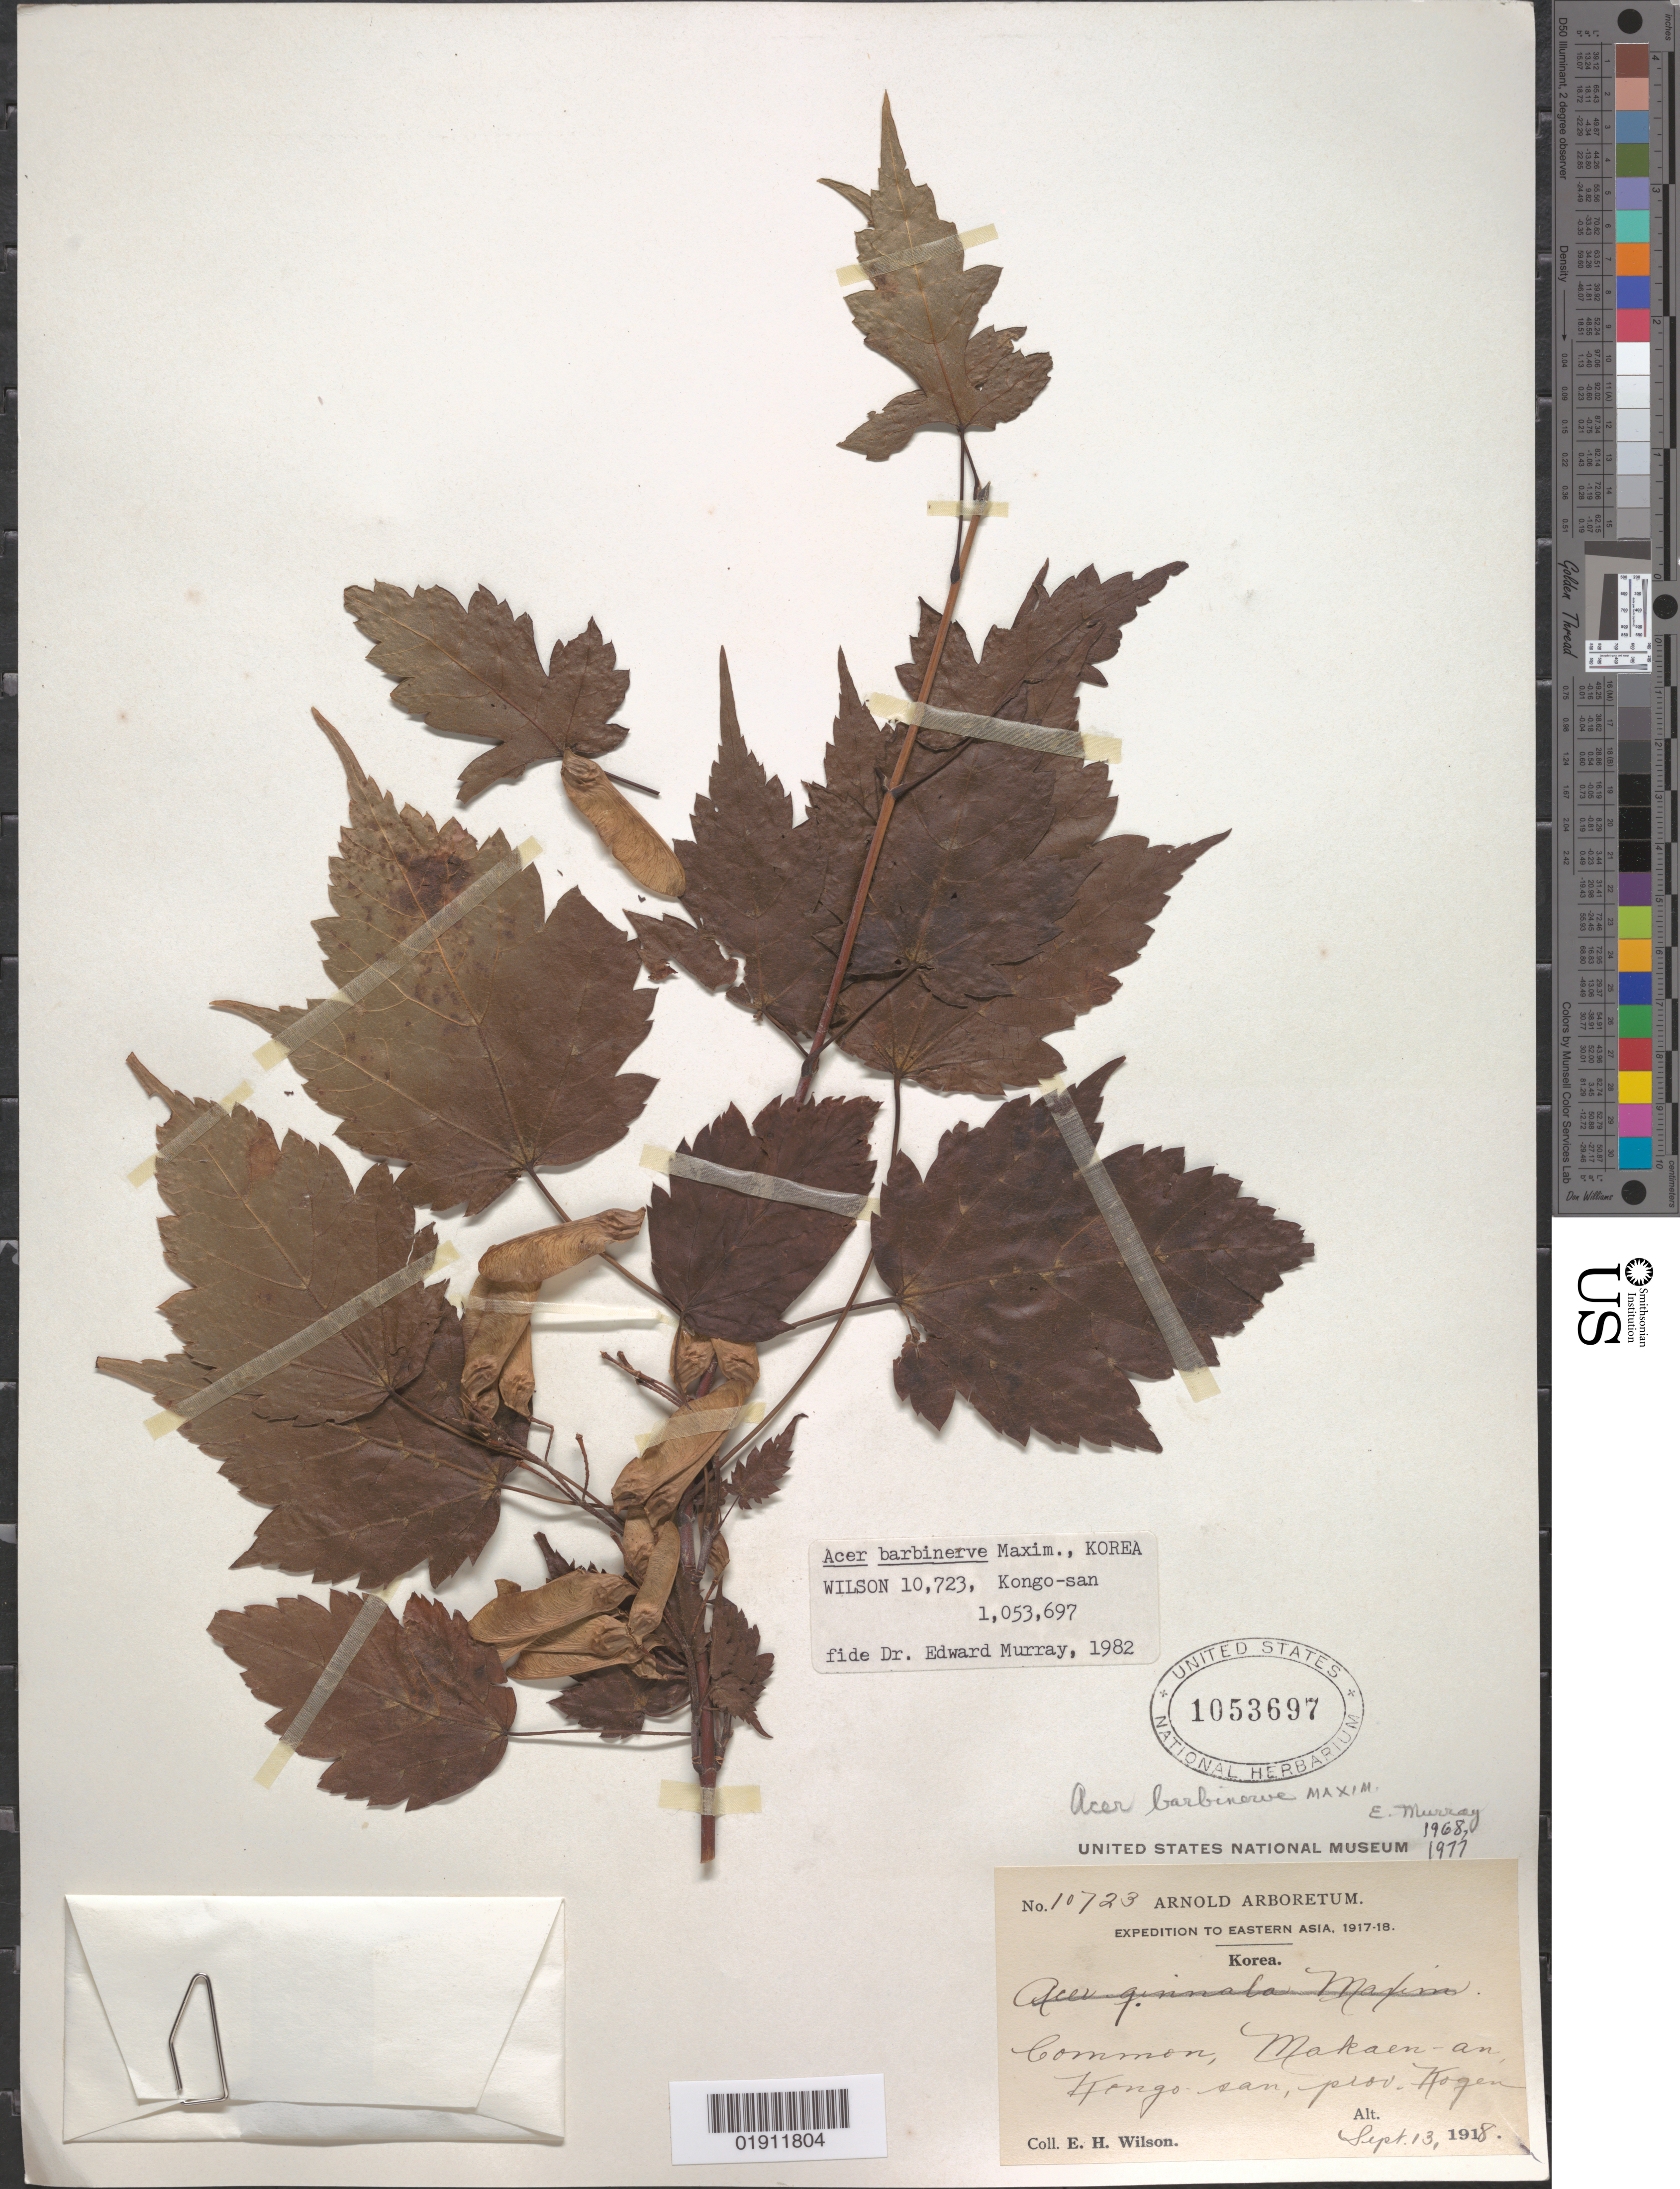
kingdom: Plantae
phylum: Tracheophyta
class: Magnoliopsida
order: Sapindales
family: Sapindaceae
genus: Acer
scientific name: Acer barbinerve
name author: Maxim.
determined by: Murray, Edward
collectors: E. H. Wilson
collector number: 10723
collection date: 1918-09-13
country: North Korea / South Korea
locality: Prov. Kogen [Gangwon-do - South Korea or Kangwon-do - North Korea ], Makaen-an, Kongo-san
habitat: Common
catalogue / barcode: US 1053697